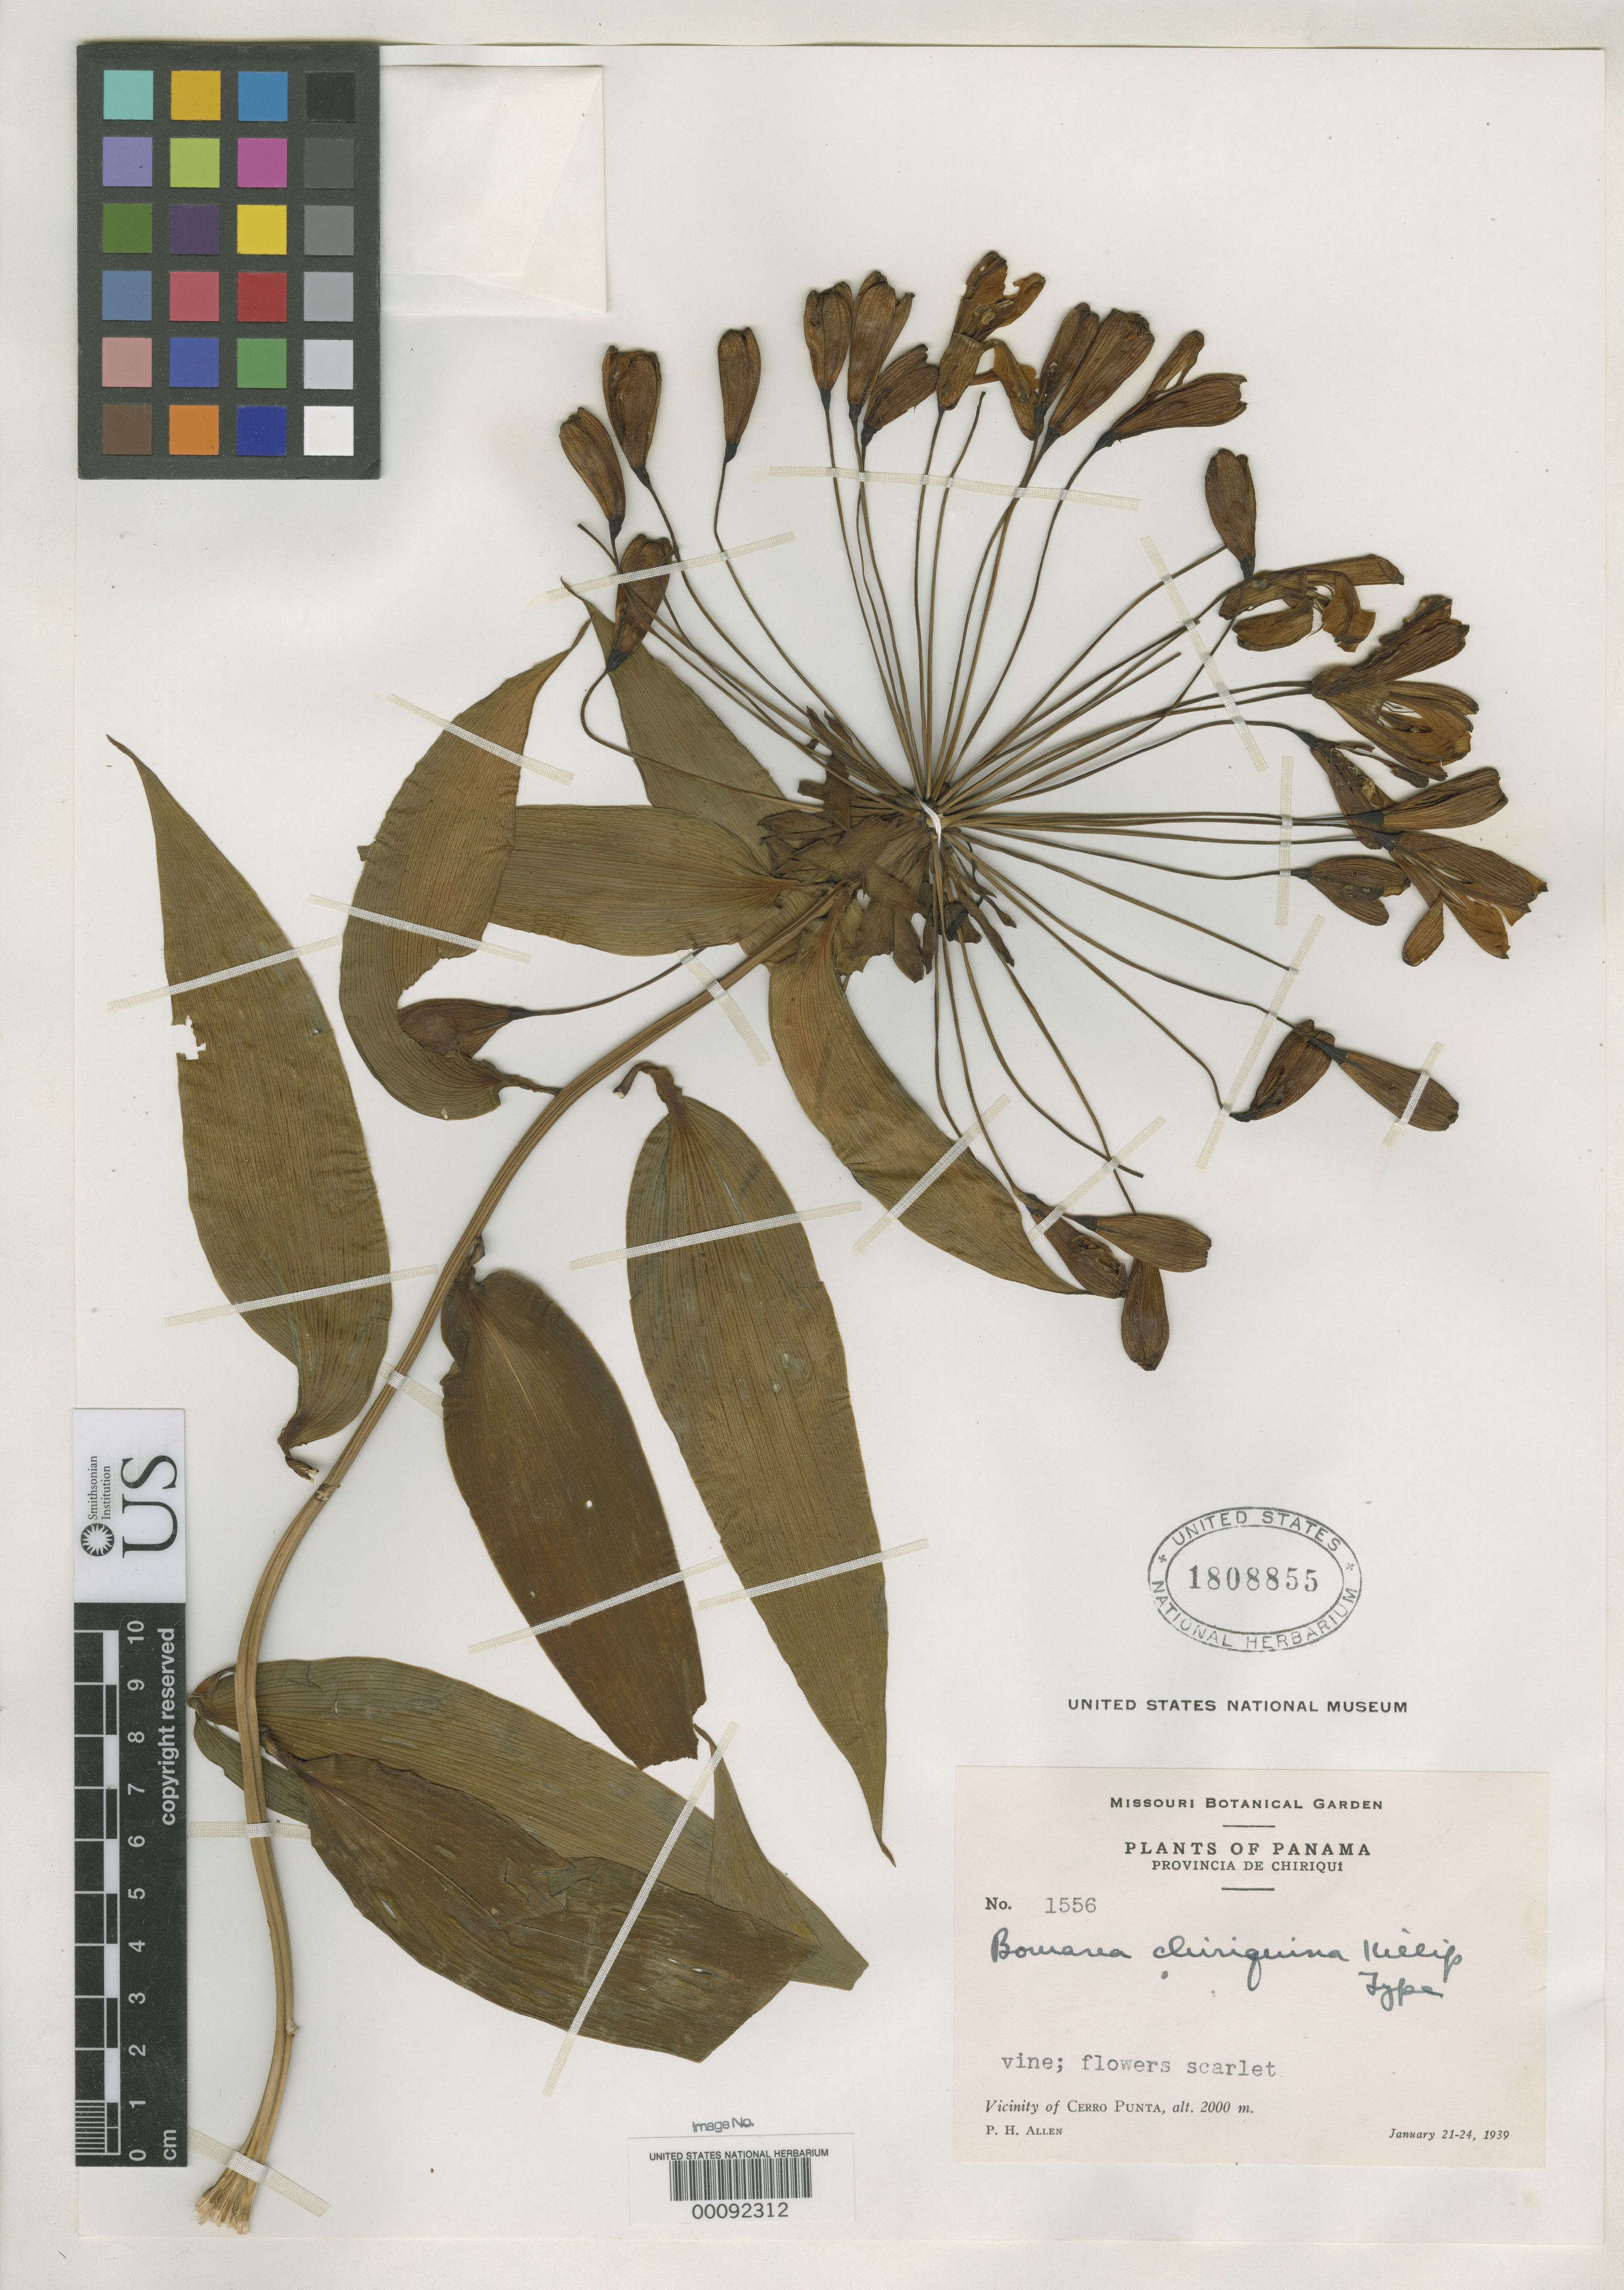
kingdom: Plantae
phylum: Tracheophyta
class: Liliopsida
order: Liliales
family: Alstroemeriaceae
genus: Bomarea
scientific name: Bomarea chiriquina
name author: Killip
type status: Holotype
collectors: P. H. Allen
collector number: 1556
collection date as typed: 21 Jan 1939 to 24 Jan 1939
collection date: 1939-01-21/1939-01-24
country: Panama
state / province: Chiriquí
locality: Cerro Punta.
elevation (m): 2000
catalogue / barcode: US 1808855